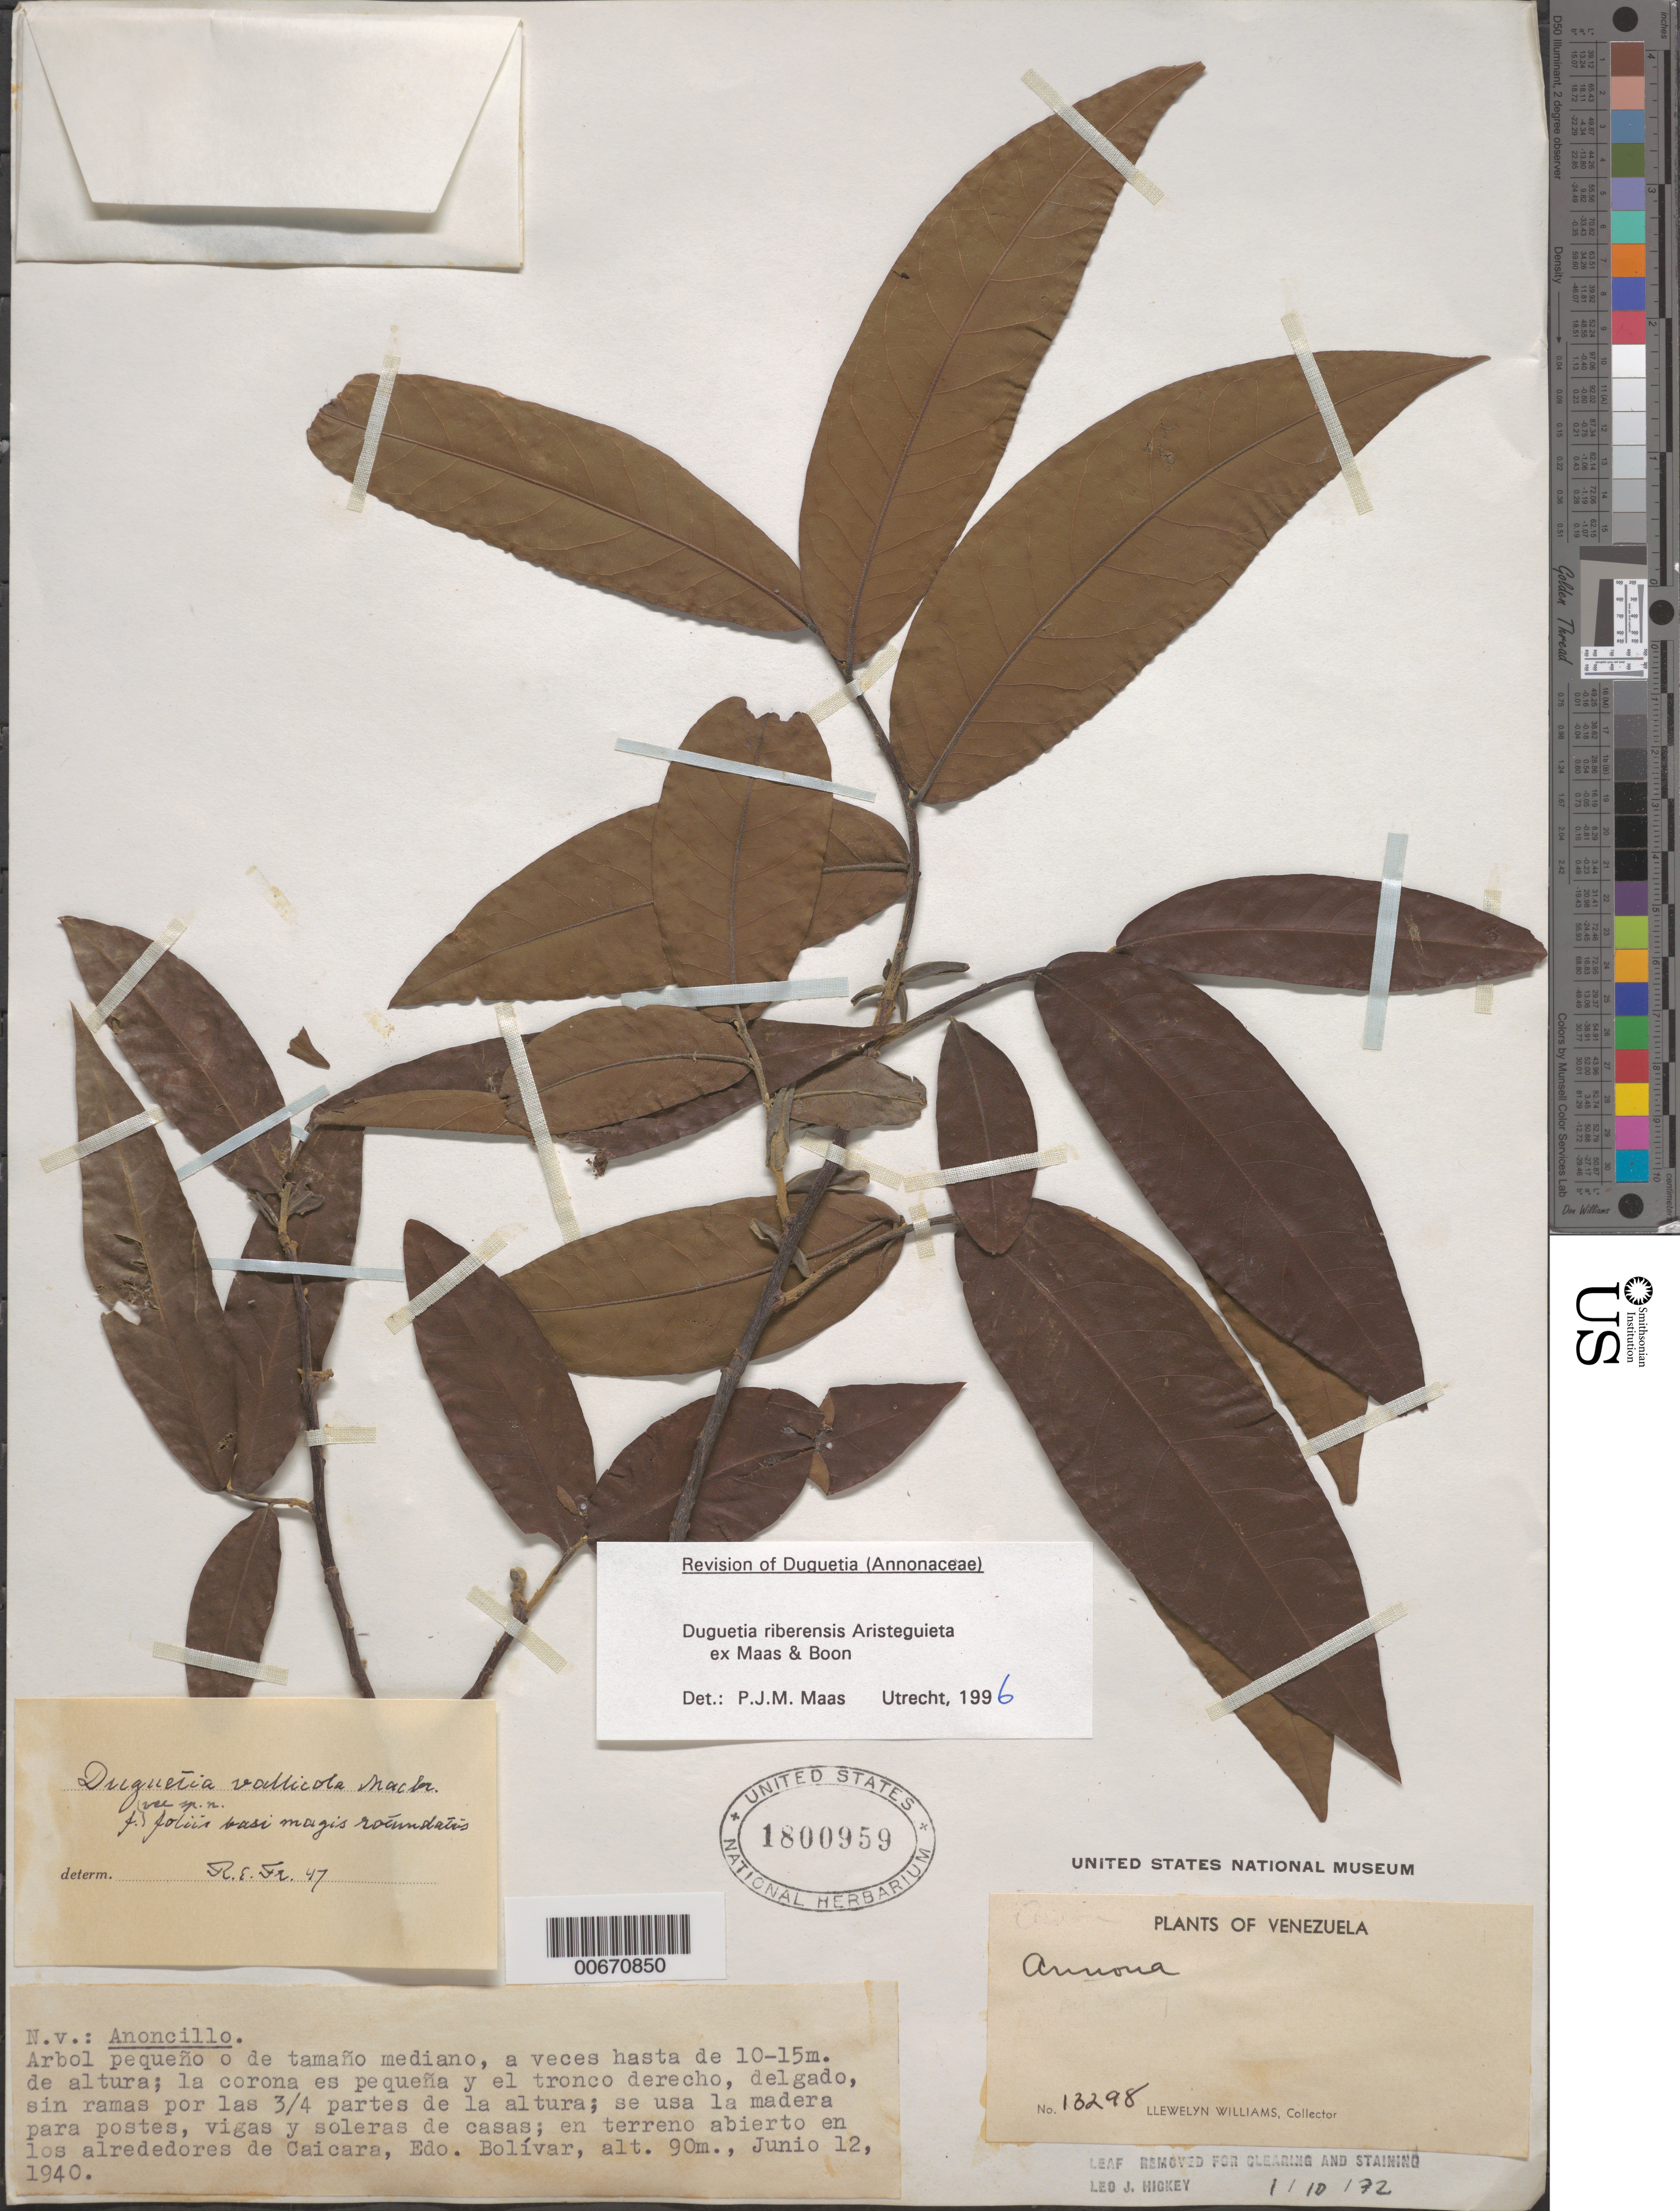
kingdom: Plantae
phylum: Tracheophyta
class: Magnoliopsida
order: Magnoliales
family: Annonaceae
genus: Duguetia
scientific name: Duguetia riberensis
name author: Aristeg. ex Maas & Boon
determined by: Maas, Paul J. M.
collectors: Ll. Williams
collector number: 13298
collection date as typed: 12-Jun-40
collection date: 1940-06-12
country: Venezuela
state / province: Bolívar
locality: Caicara, Medio Orinoco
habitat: Terreno abierto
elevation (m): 90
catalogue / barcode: US 1800959